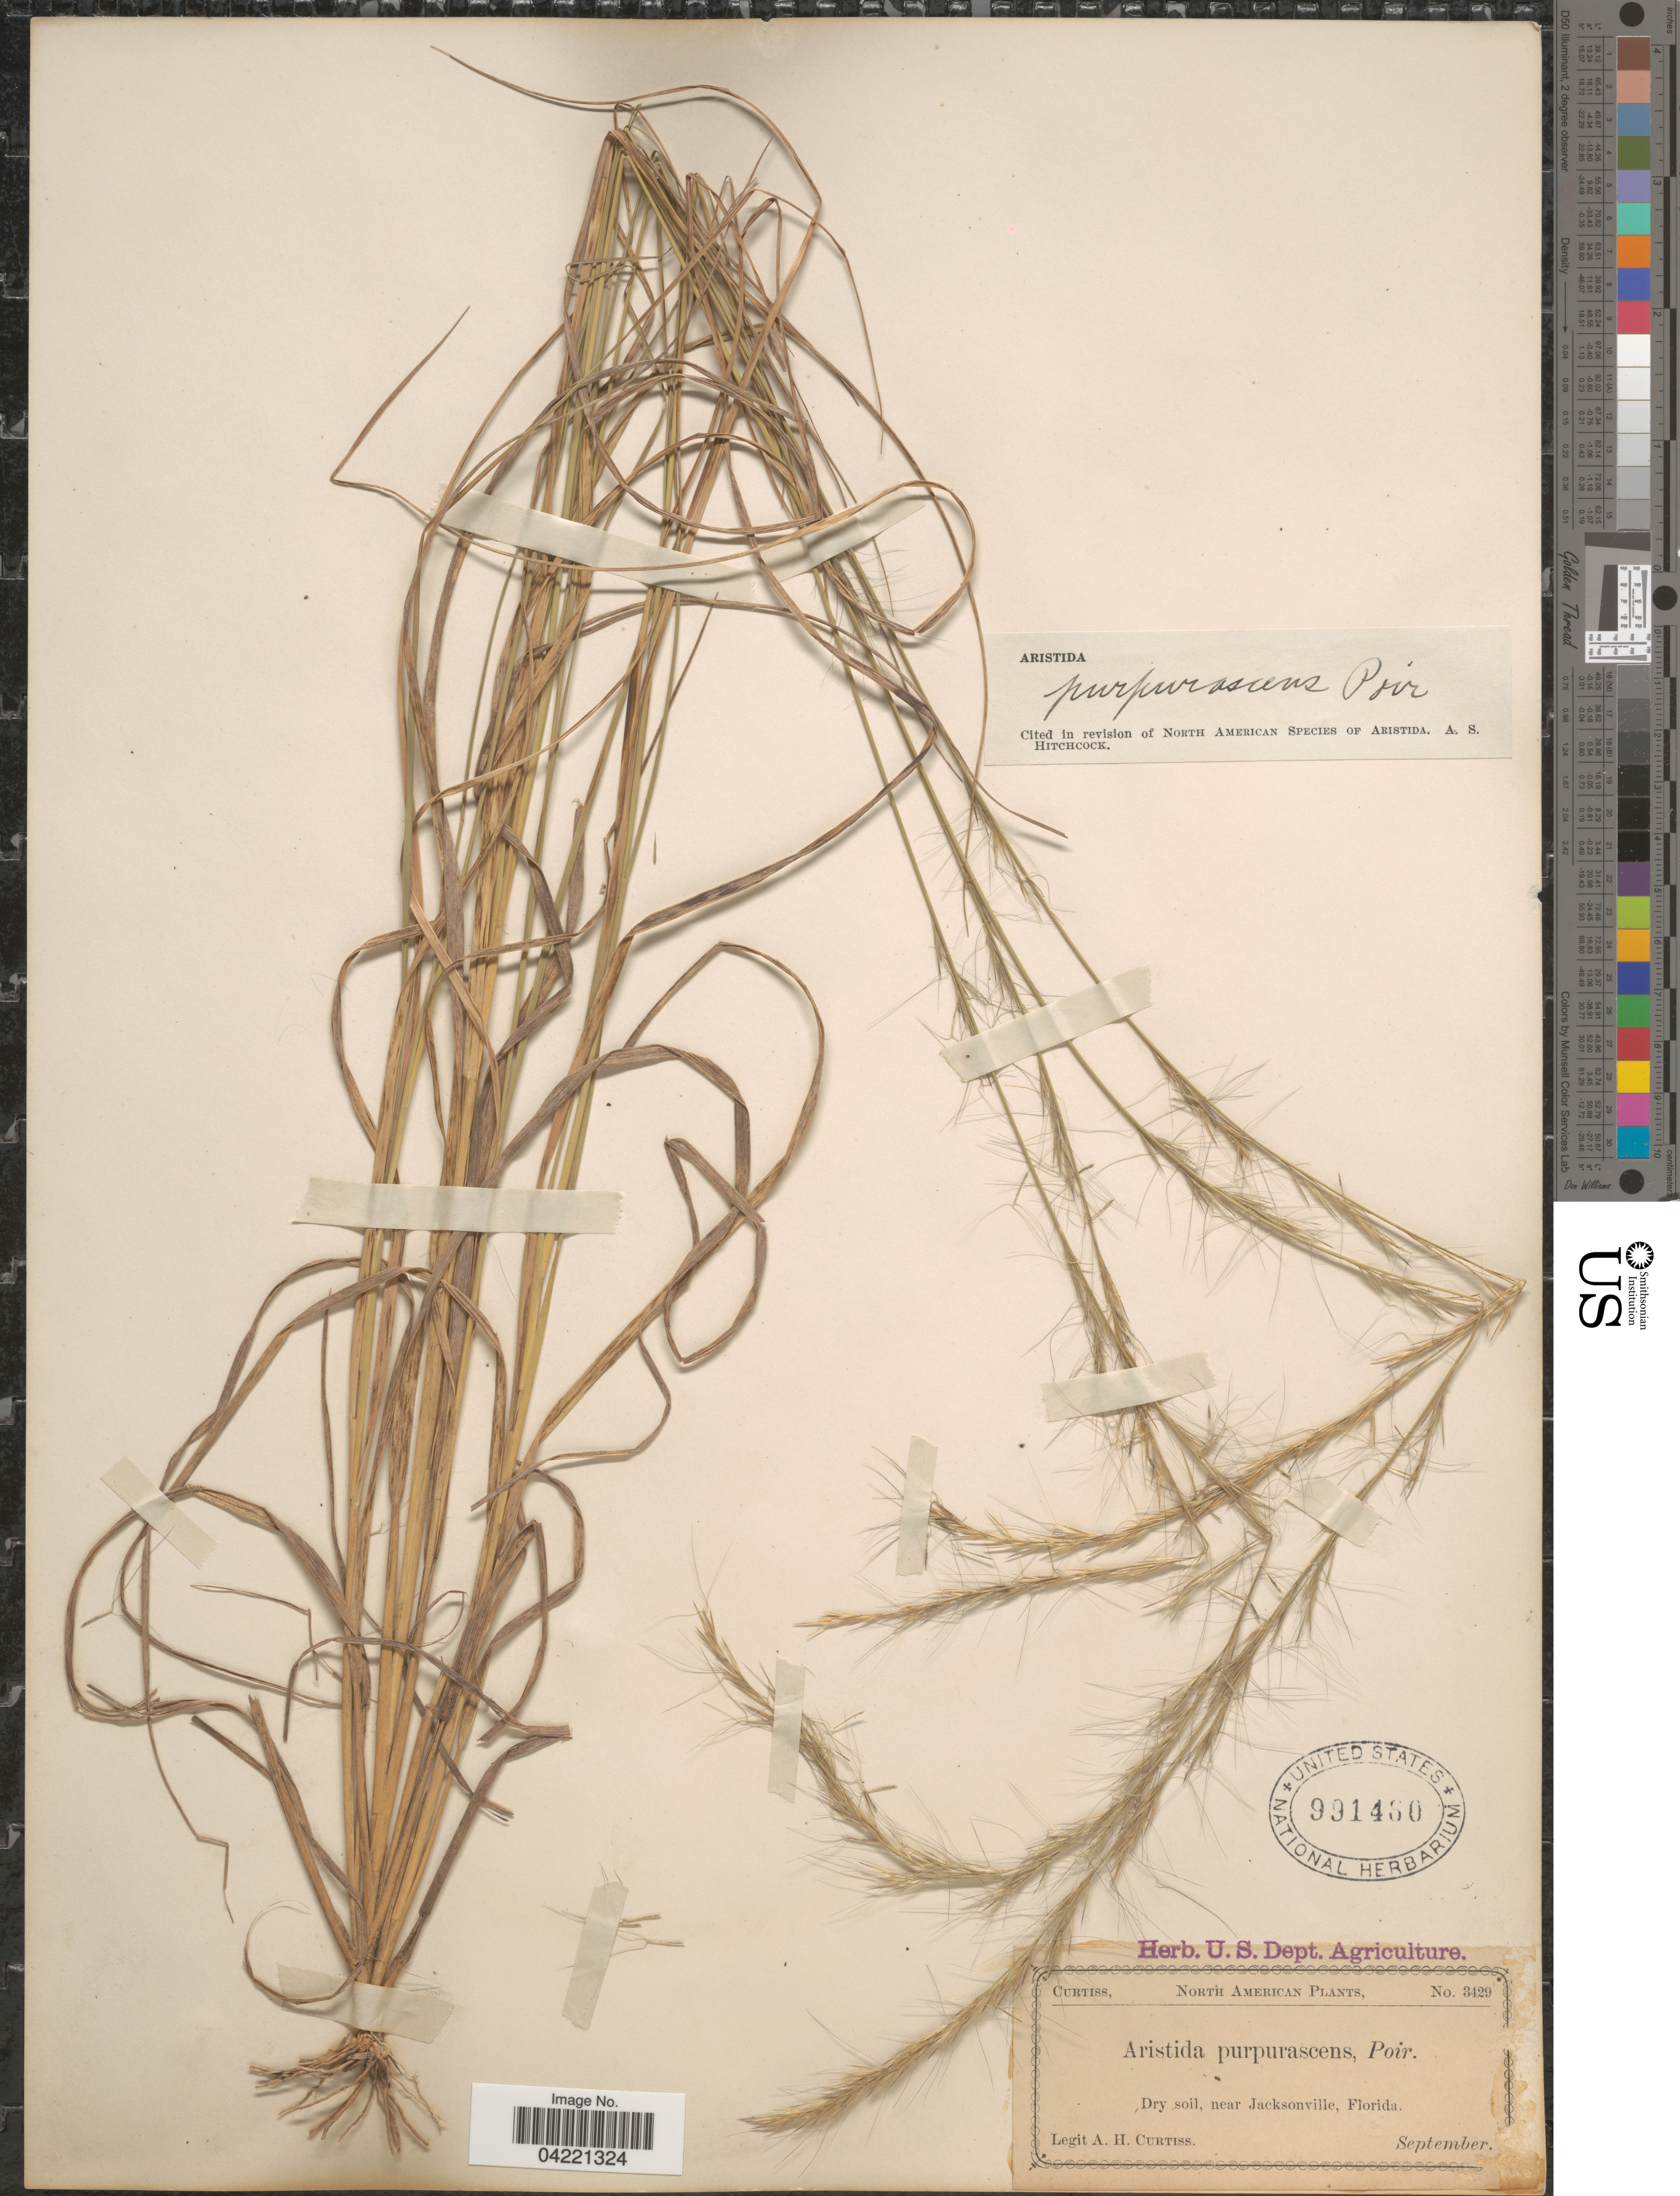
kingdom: Plantae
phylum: Tracheophyta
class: Liliopsida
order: Poales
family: Poaceae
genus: Aristida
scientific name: Aristida purpurascens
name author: Poir.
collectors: A. H. Curtiss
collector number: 3429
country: United States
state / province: Florida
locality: Dry soil, near Jacksonville.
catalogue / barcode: US 991460